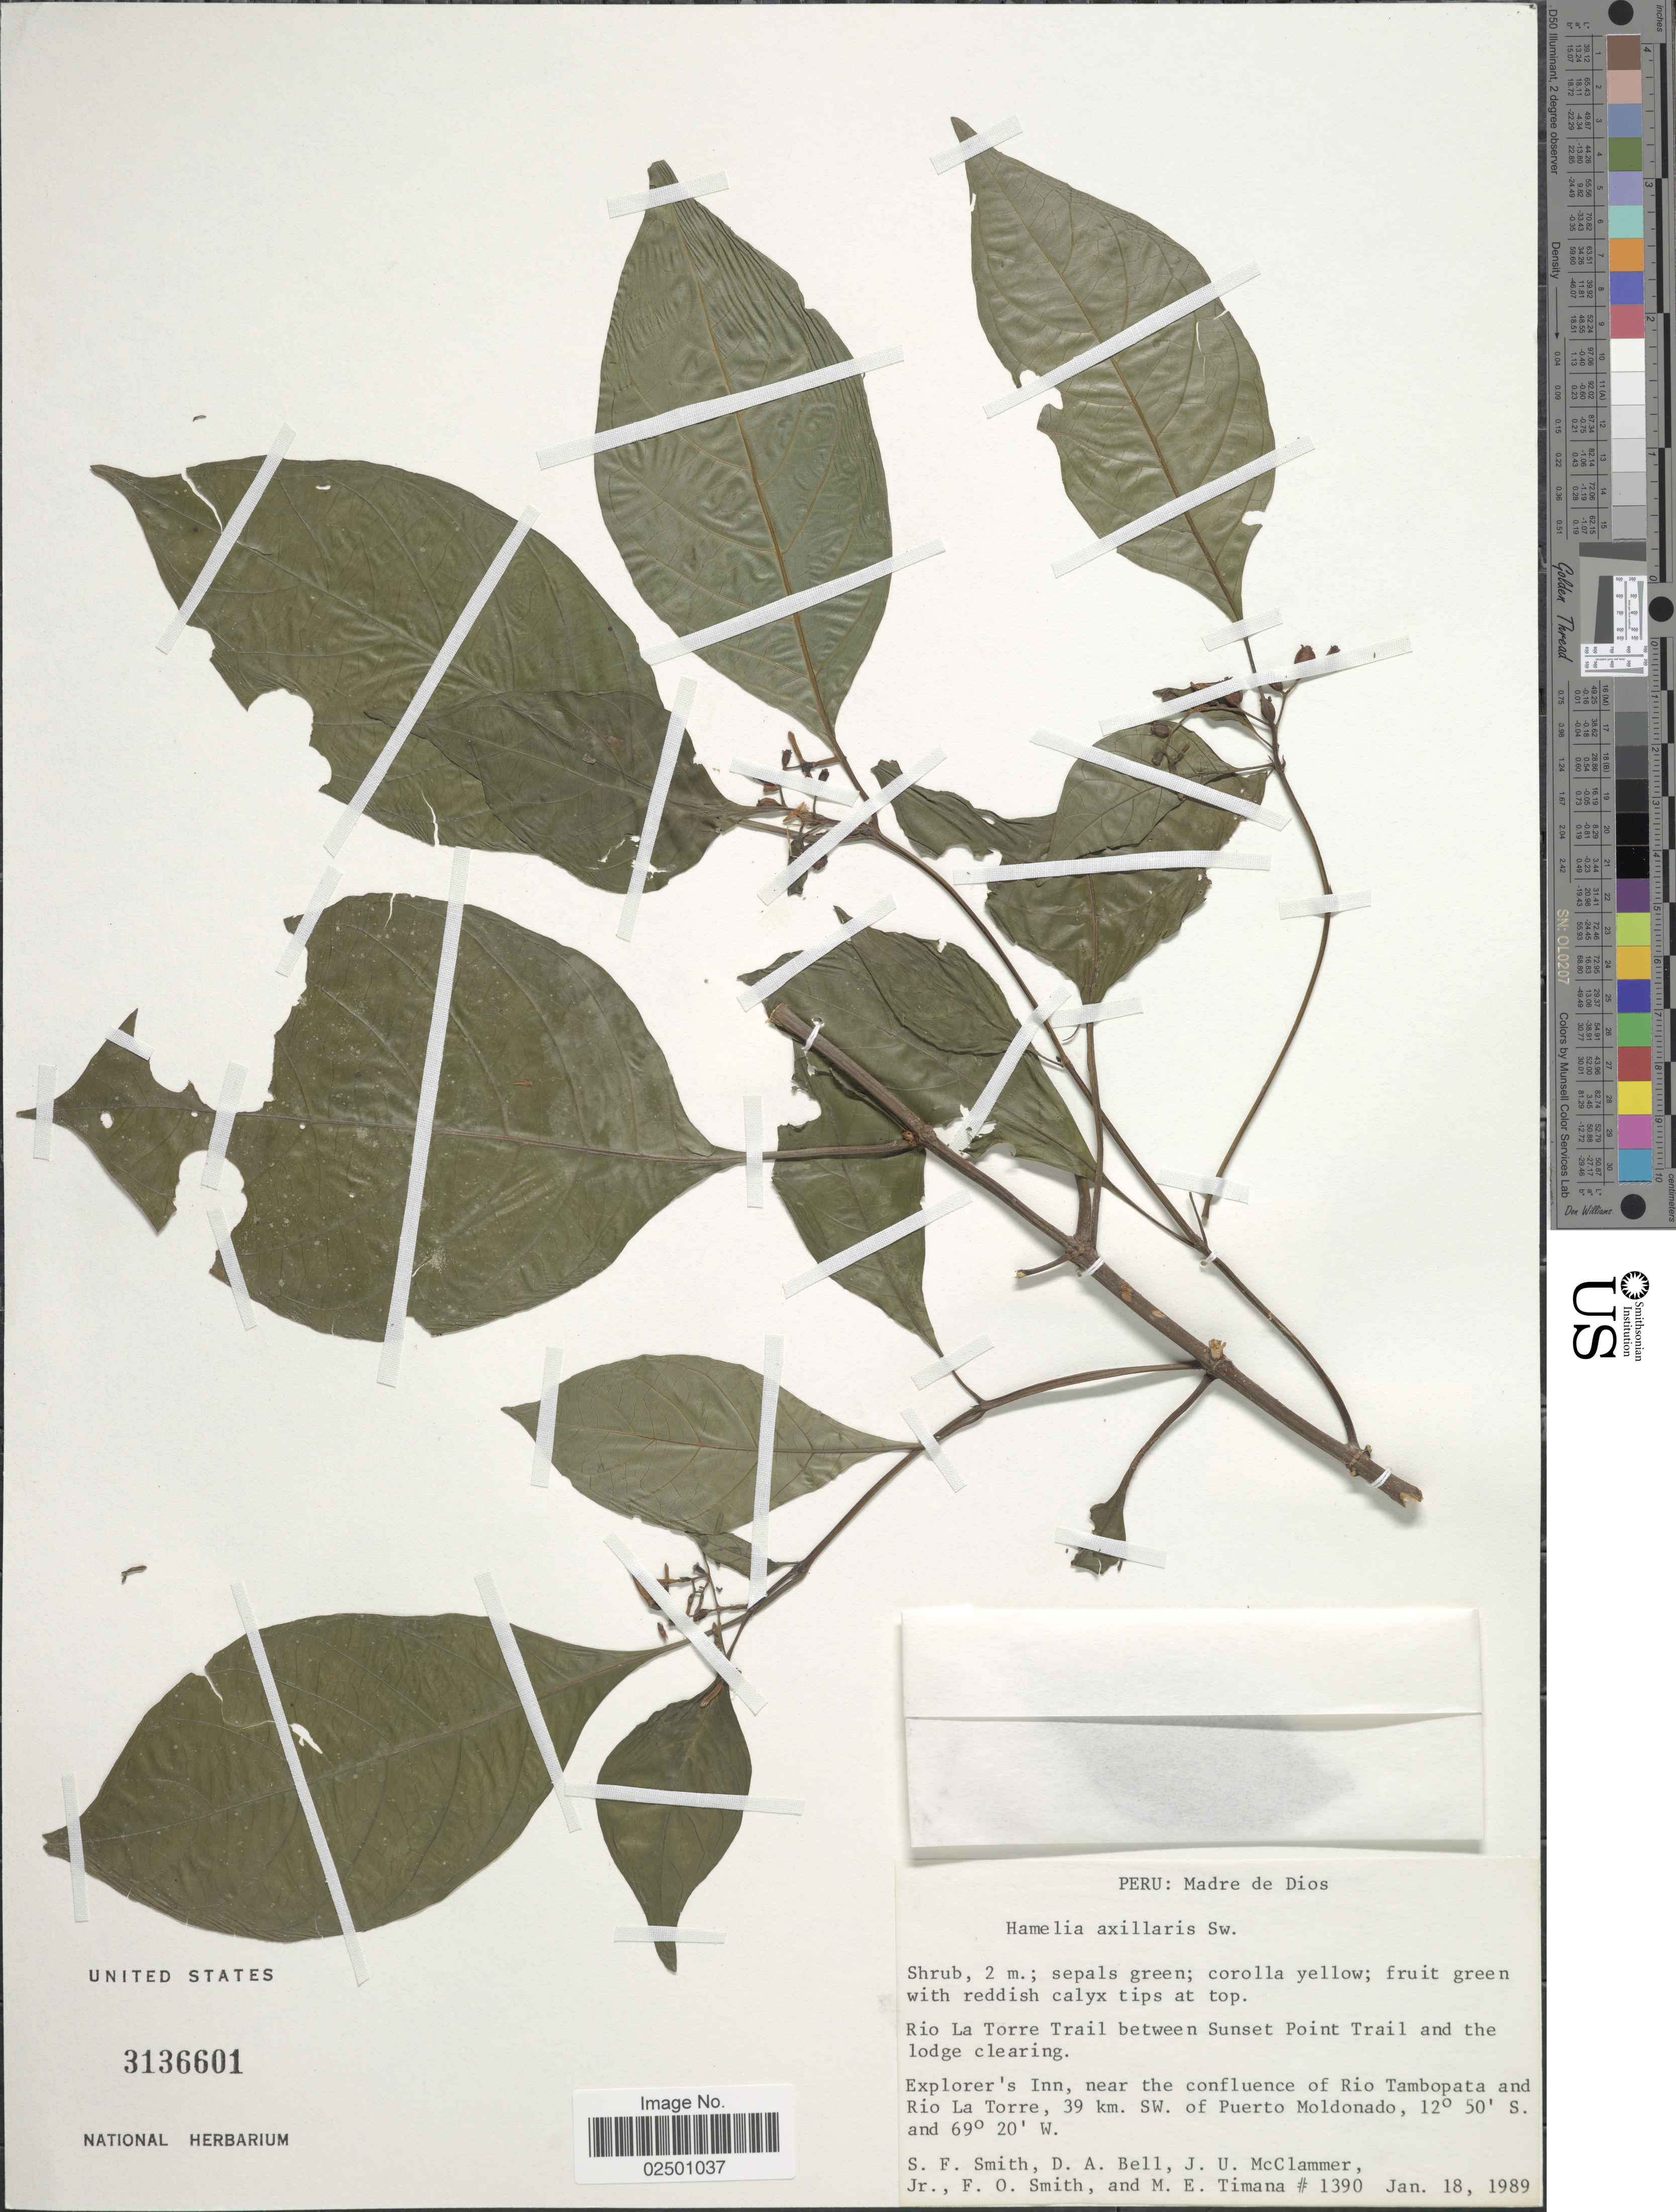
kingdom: Plantae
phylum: Tracheophyta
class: Magnoliopsida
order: Gentianales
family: Rubiaceae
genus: Hamelia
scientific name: Hamelia axillaris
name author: Sw.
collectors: S.F. Smith, D. A. Bell, J. McClammer Jr. & F. Smith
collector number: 1390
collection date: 1989-01-18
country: Peru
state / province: Madre de Dios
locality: Rio La Torre Trail between Sunset Point Trail and the lodge clearing. Explorer's Inn, near the confluence of Rio Tambopata and Rio La Torre, 39 km. SW. of Puerto Moldonado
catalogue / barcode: US 3136601